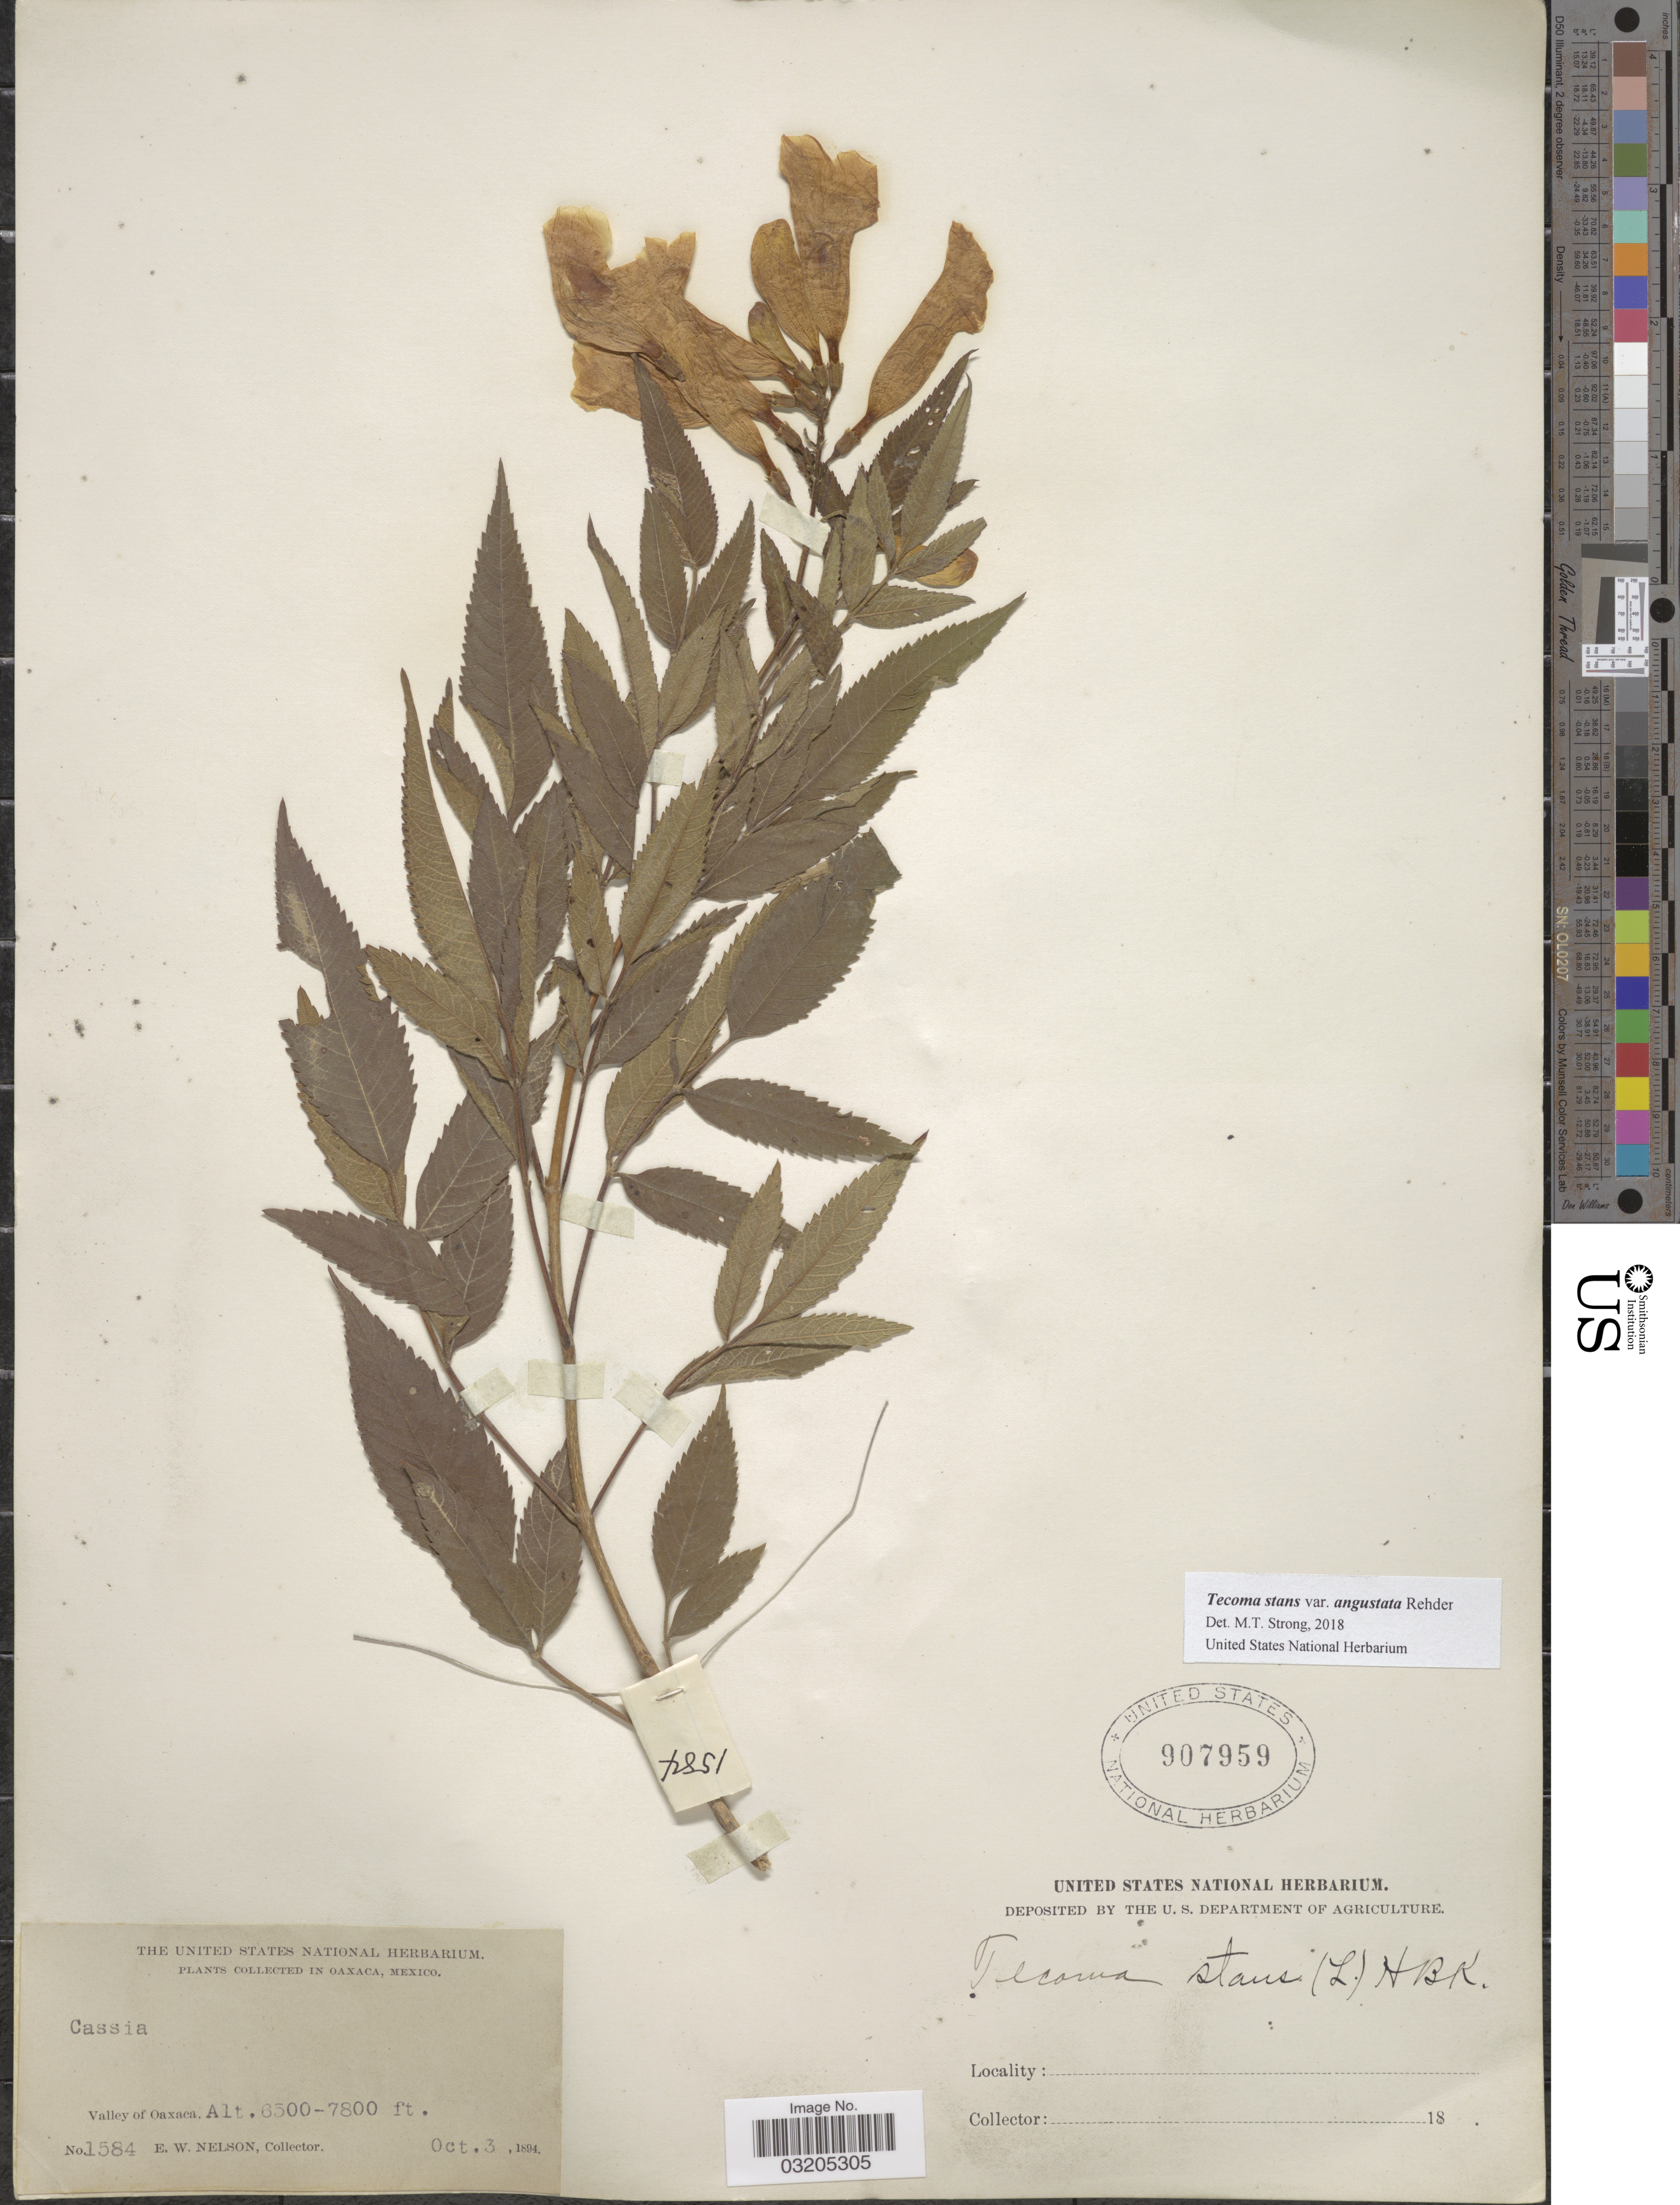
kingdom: Plantae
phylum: Tracheophyta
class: Magnoliopsida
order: Lamiales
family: Bignoniaceae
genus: Tecoma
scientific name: Tecoma stans var. angustata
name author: Rehder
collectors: E. W. Nelson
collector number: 1584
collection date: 1894-10-03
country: Mexico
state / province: Oaxaca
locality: Valley of Oaxaca.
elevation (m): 1981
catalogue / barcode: US 907959